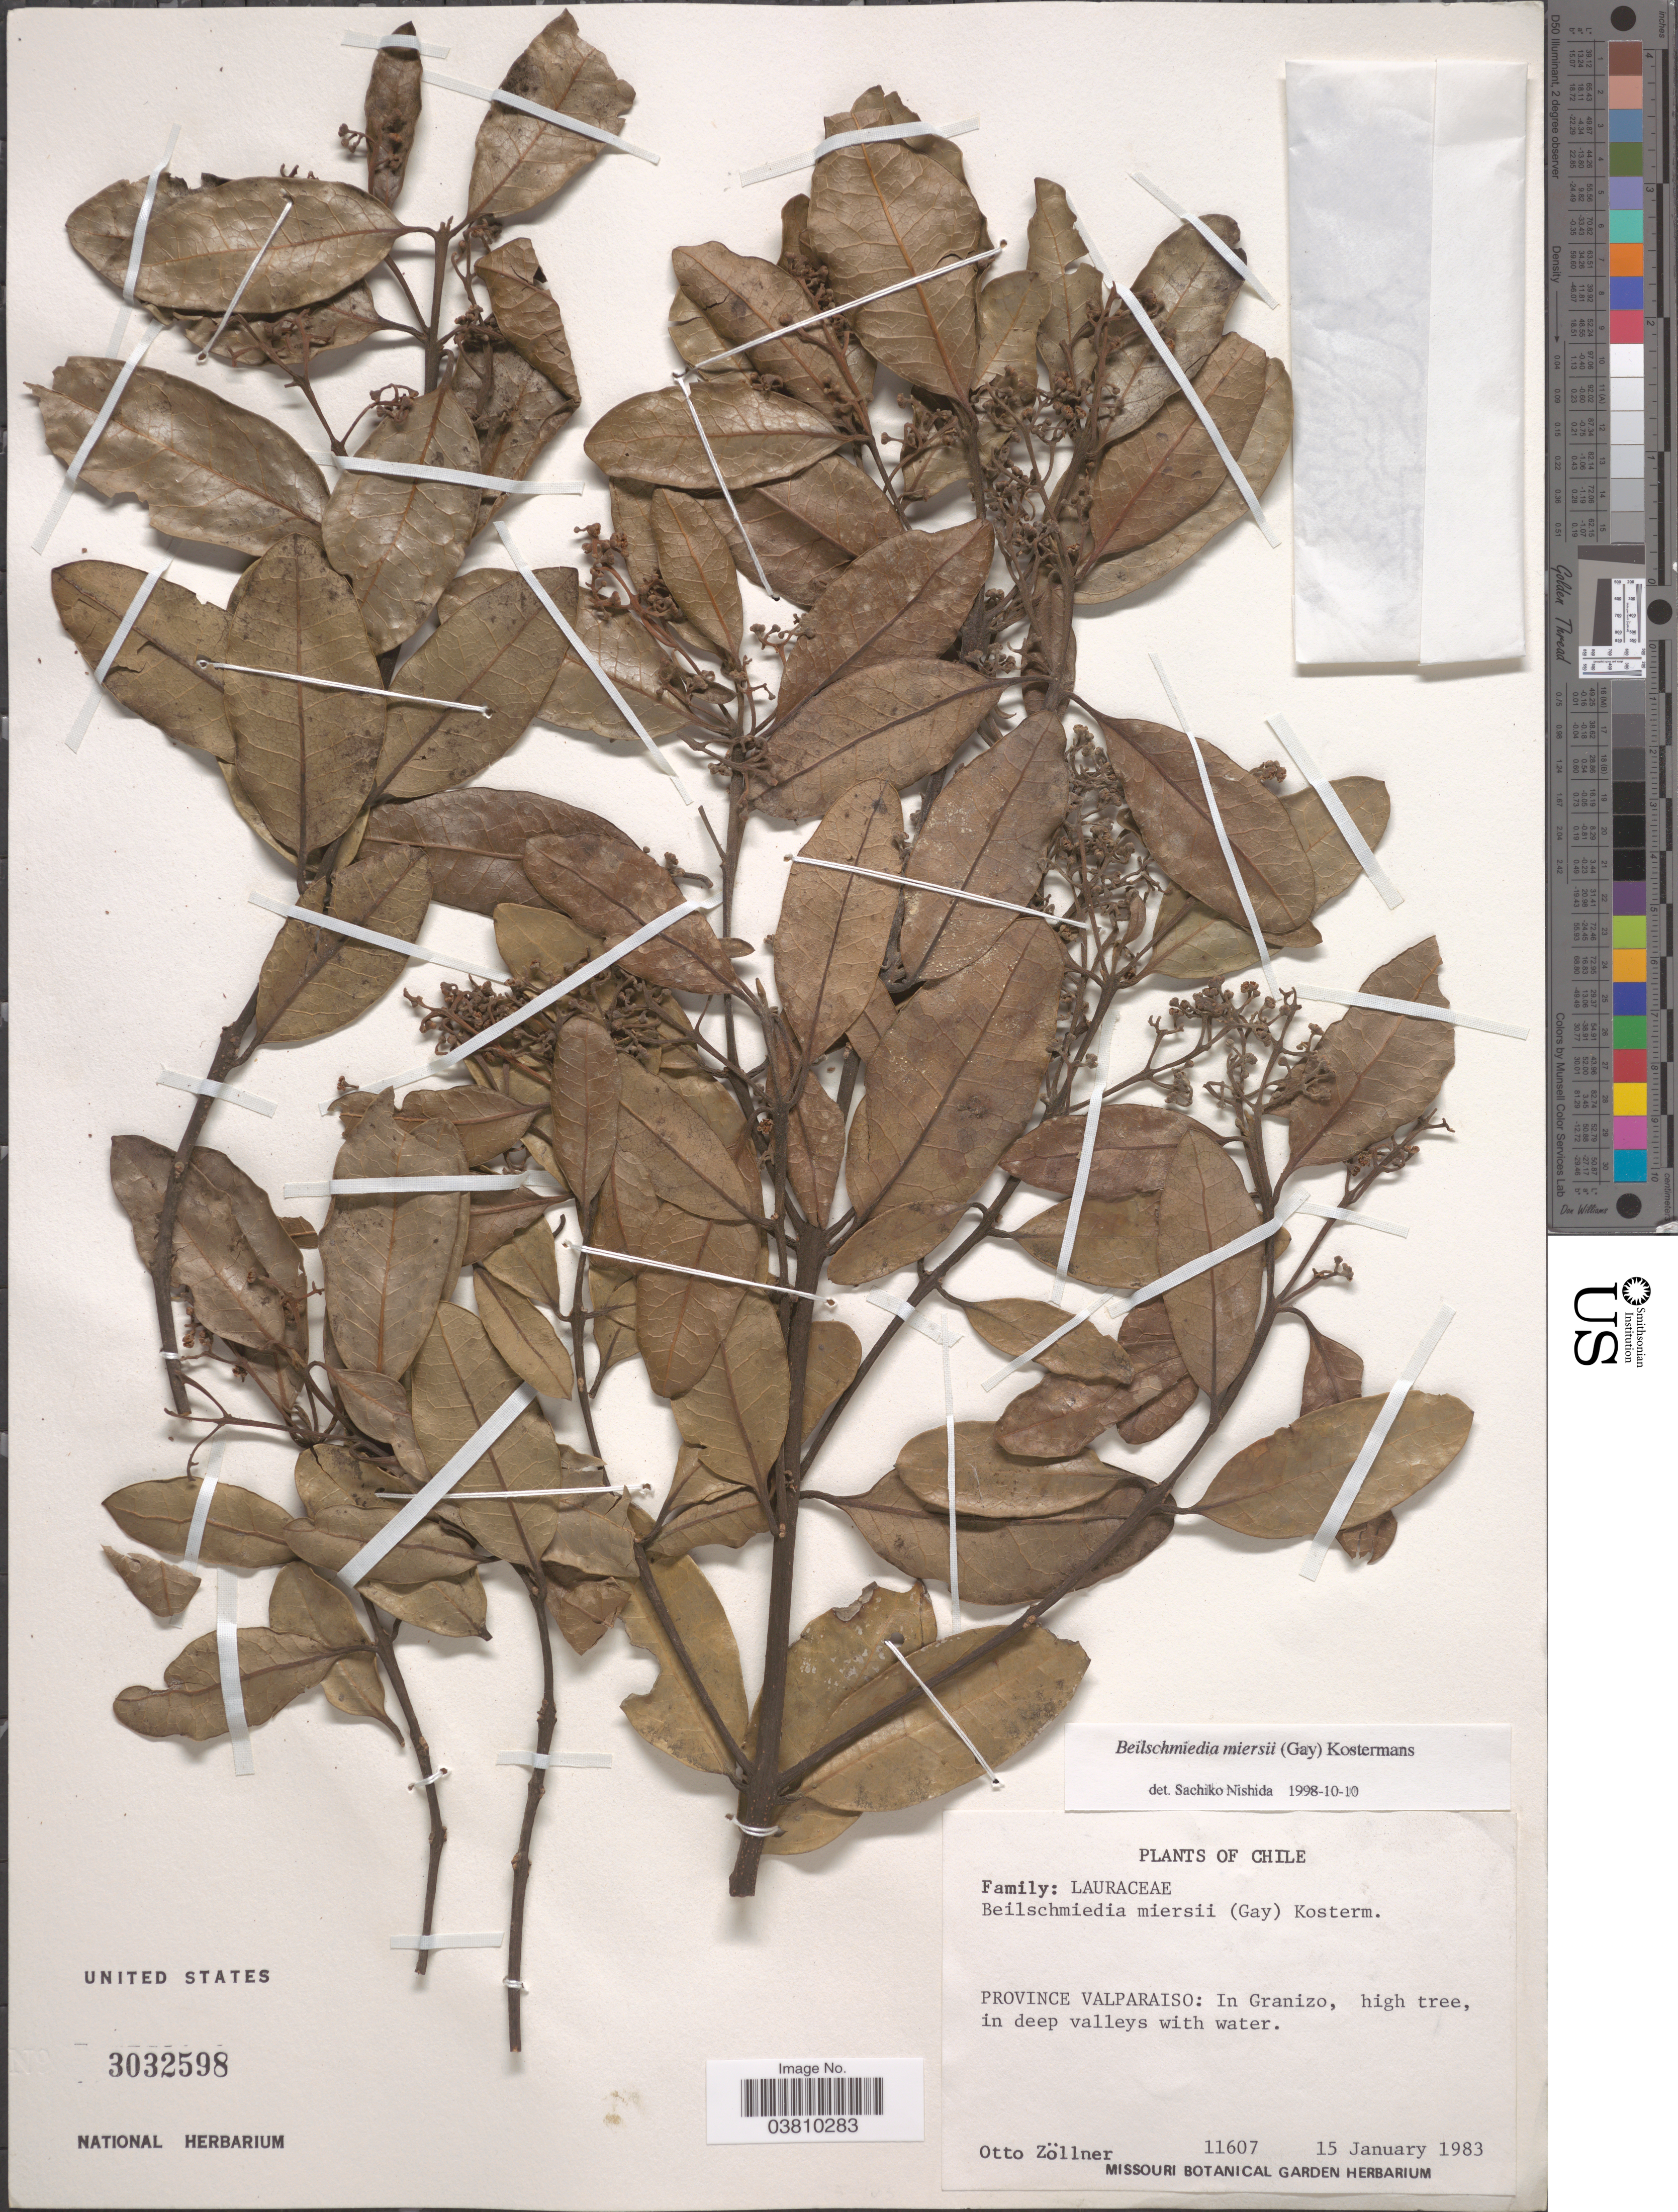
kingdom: Plantae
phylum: Tracheophyta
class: Magnoliopsida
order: Laurales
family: Lauraceae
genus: Beilschmiedia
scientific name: Beilschmiedia miersii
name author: (Gay) Kosterm.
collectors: O. Zöllner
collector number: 11607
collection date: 1983-01-15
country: Chile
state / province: Valparaíso (V)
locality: In Granizo, in deep valleys with water.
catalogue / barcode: US 3032598